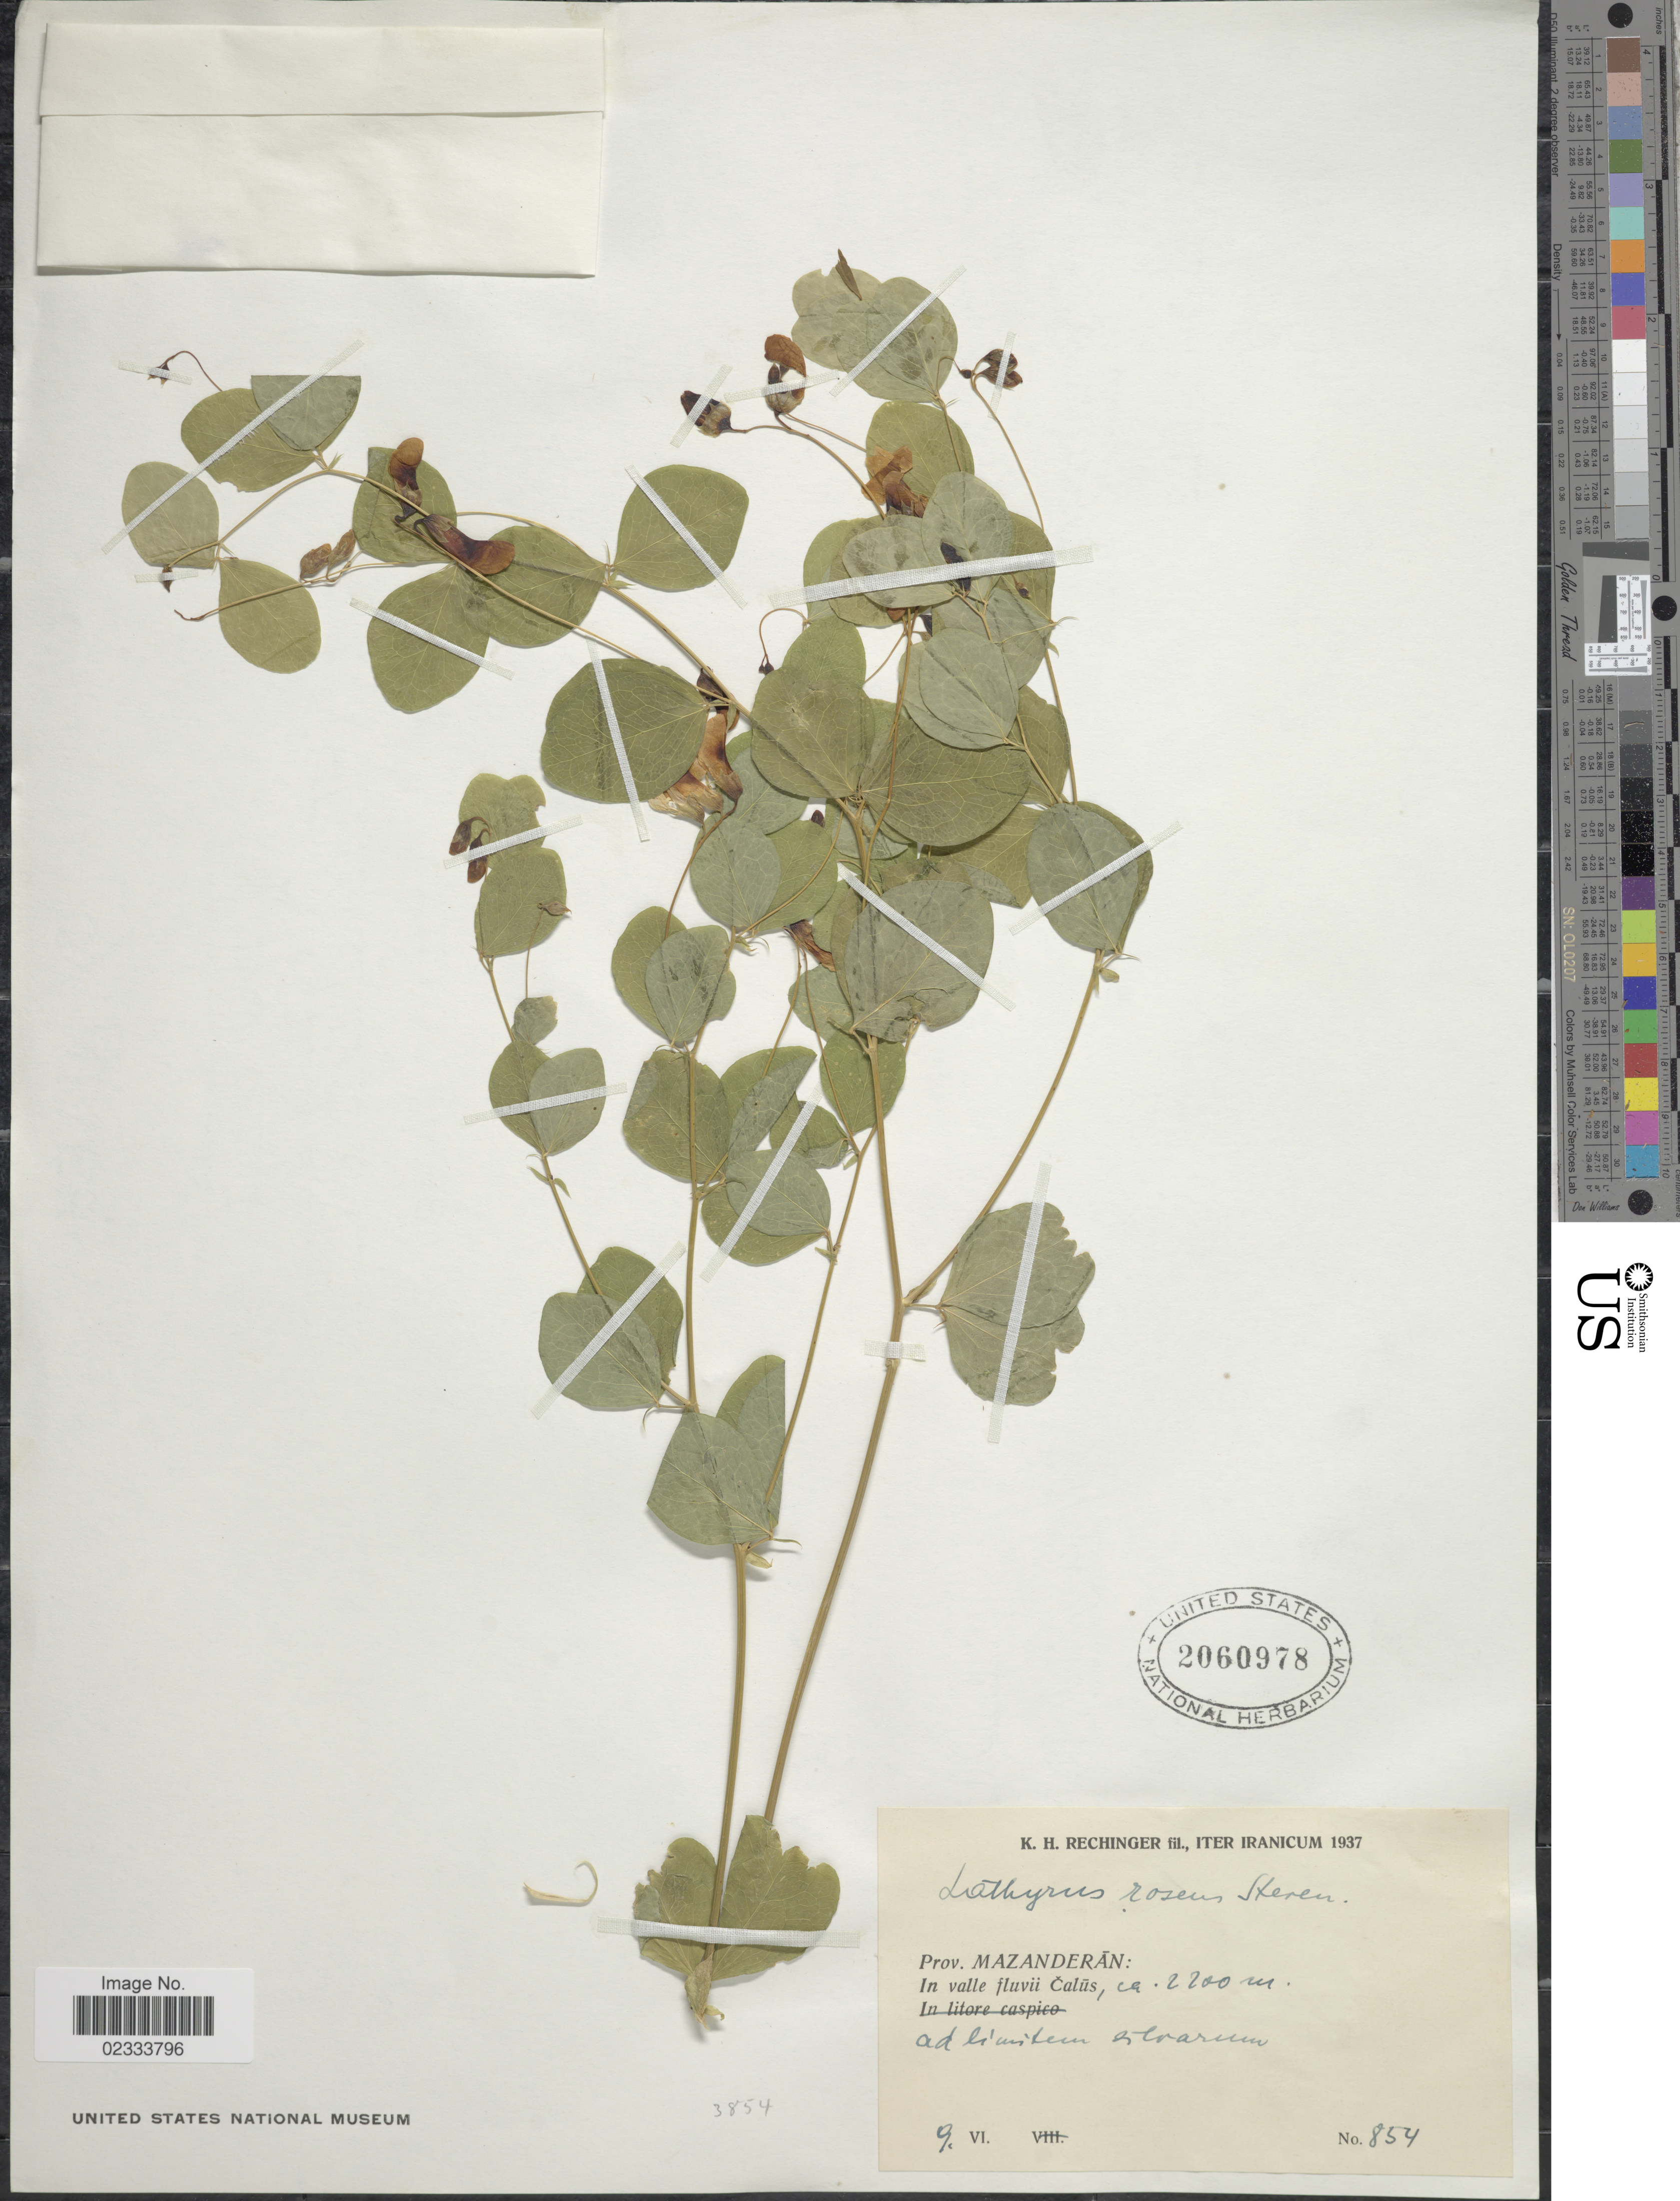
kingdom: Plantae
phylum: Tracheophyta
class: Magnoliopsida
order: Fabales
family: Fabaceae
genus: Lathyrus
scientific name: Lathyrus roseus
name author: Steven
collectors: K. H. Rechinger & F. Rechinger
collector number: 854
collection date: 1937-06-09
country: Iran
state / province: Mazandaran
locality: Prov. Mazanderan: in valle fluvii Calus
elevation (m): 2200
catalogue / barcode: US 2060978